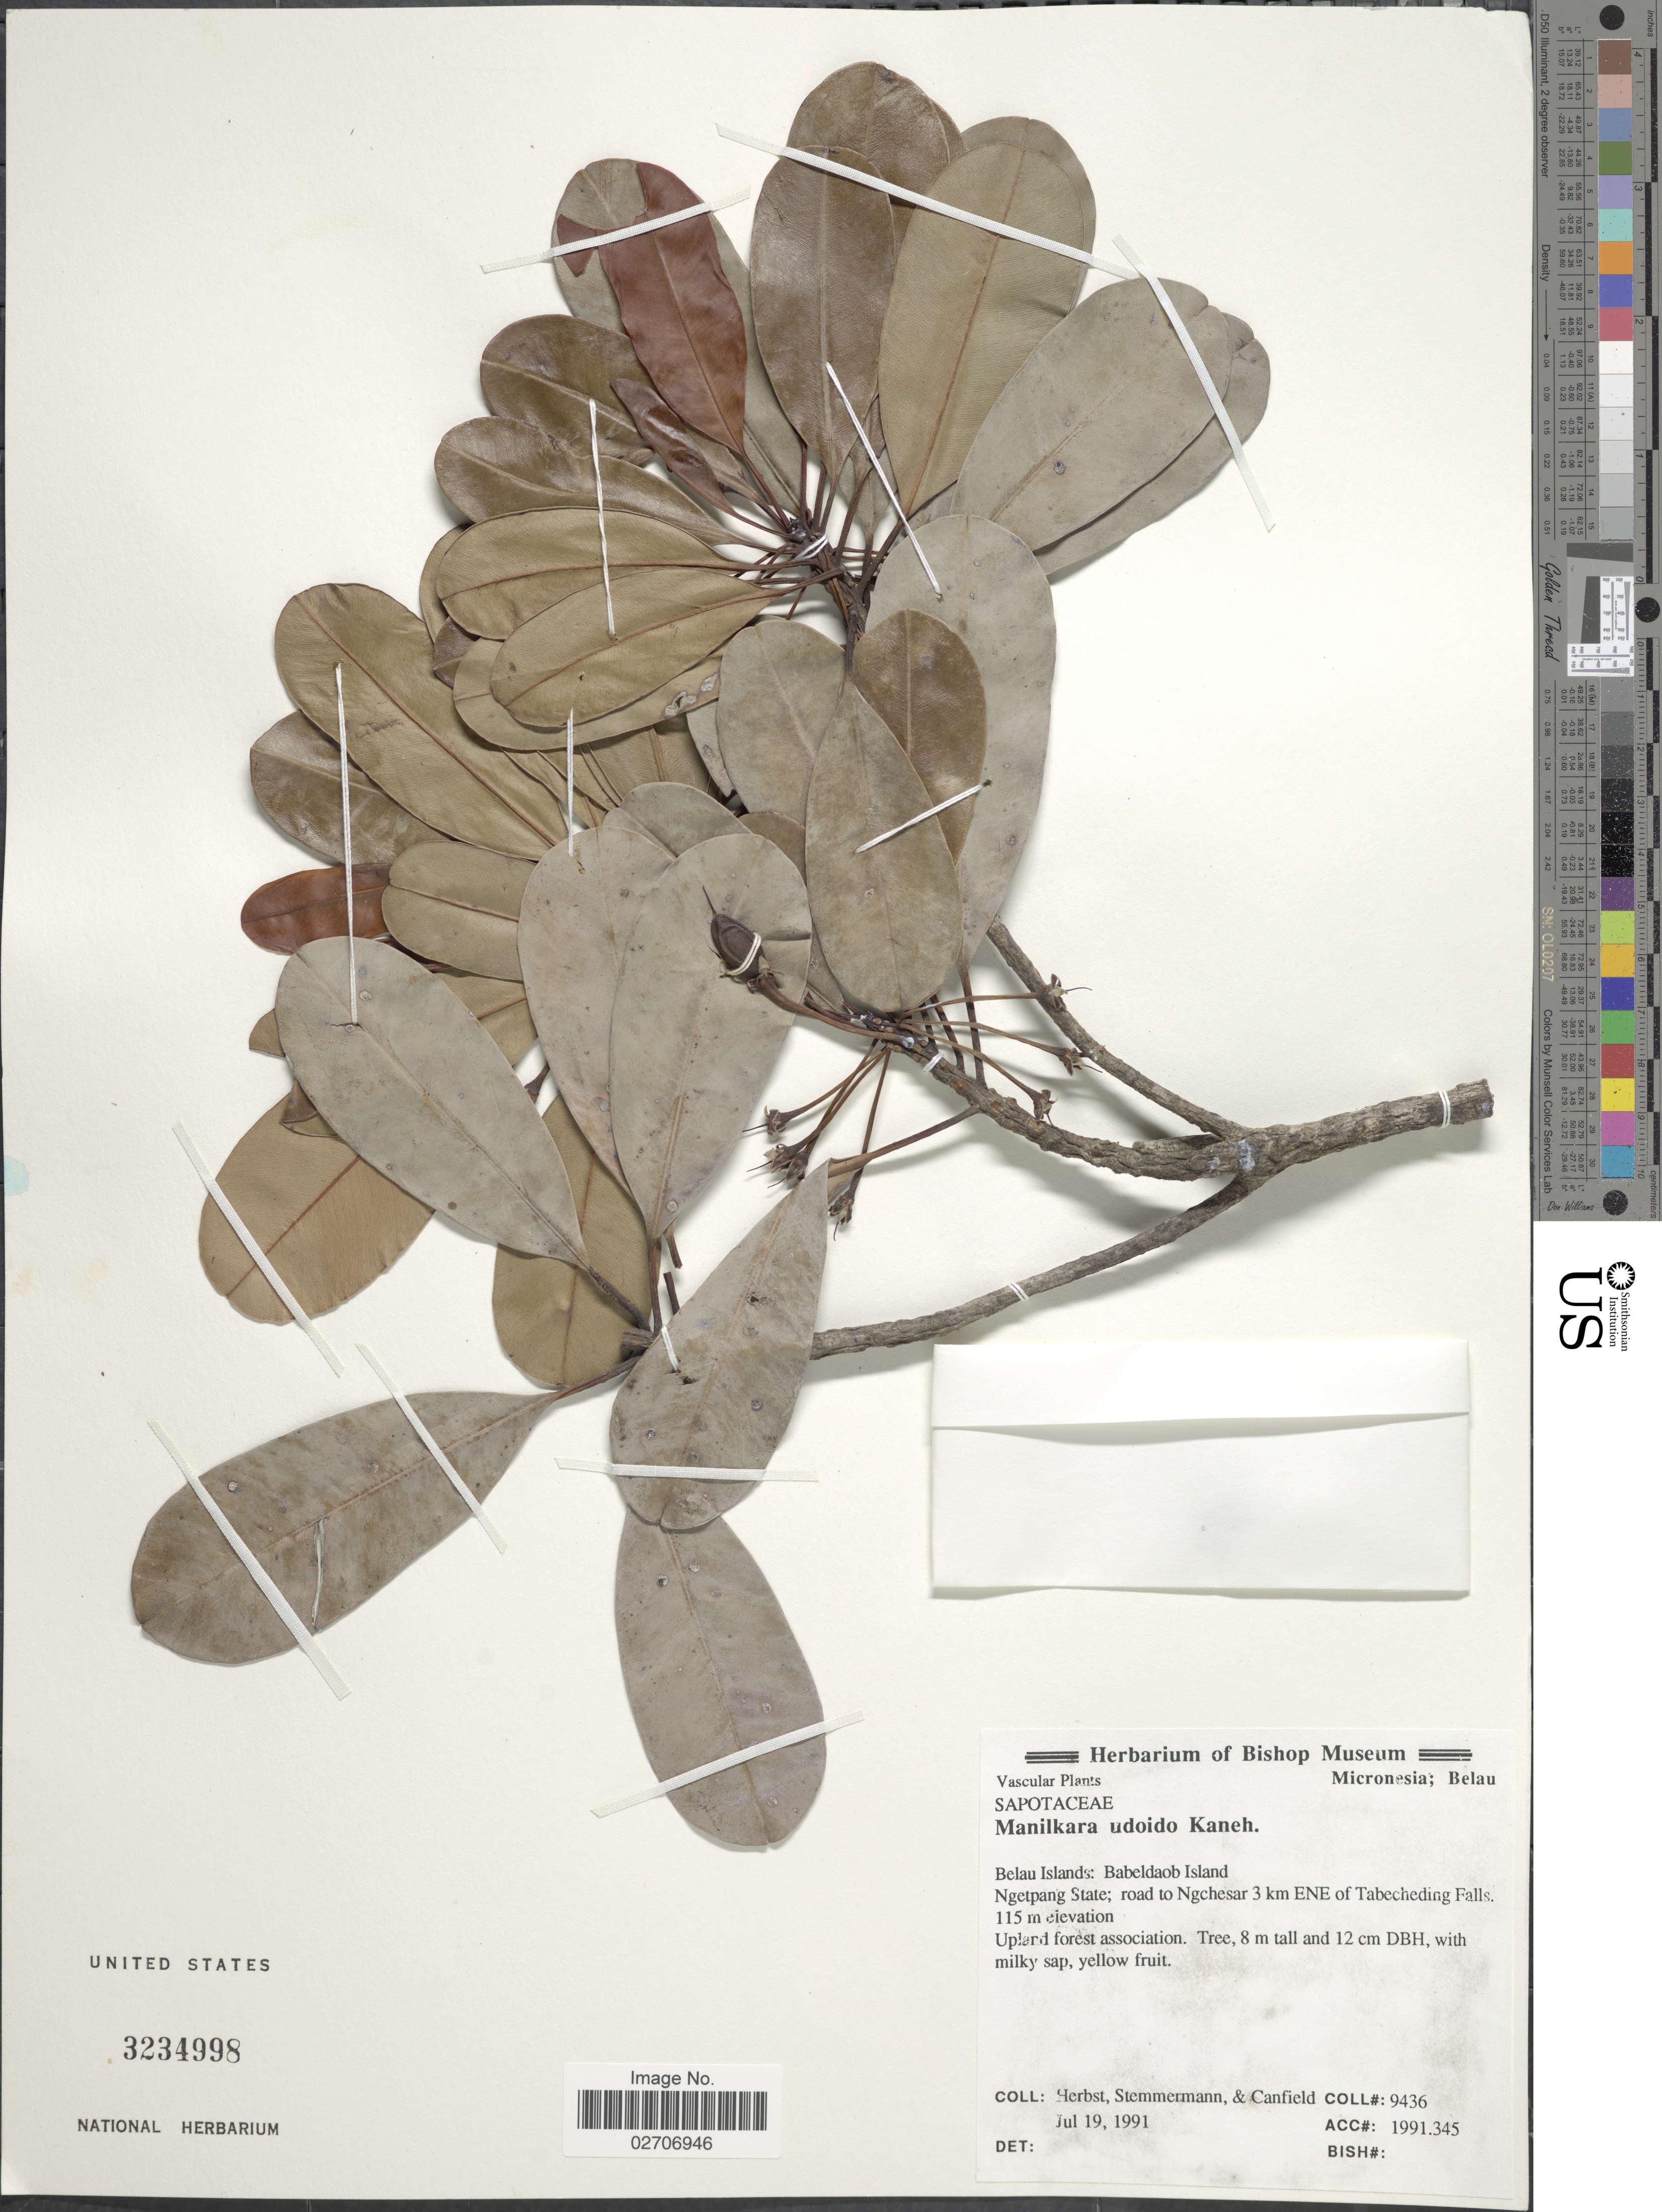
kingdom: Plantae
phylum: Tracheophyta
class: Magnoliopsida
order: Ericales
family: Sapotaceae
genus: Manilkara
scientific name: Manilkara udoido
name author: Kaneh.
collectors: -. Herbst, -. Stemmermann & -. Canfield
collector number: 9436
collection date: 1991-07-19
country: Palau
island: Babeldaob [Babelthuap]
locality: Belau Islands: Babeldaob Island, Ngetpang State; road to Ngchesar 3 km ENE of Tabechding Falls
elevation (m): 115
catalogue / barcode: US 3234998